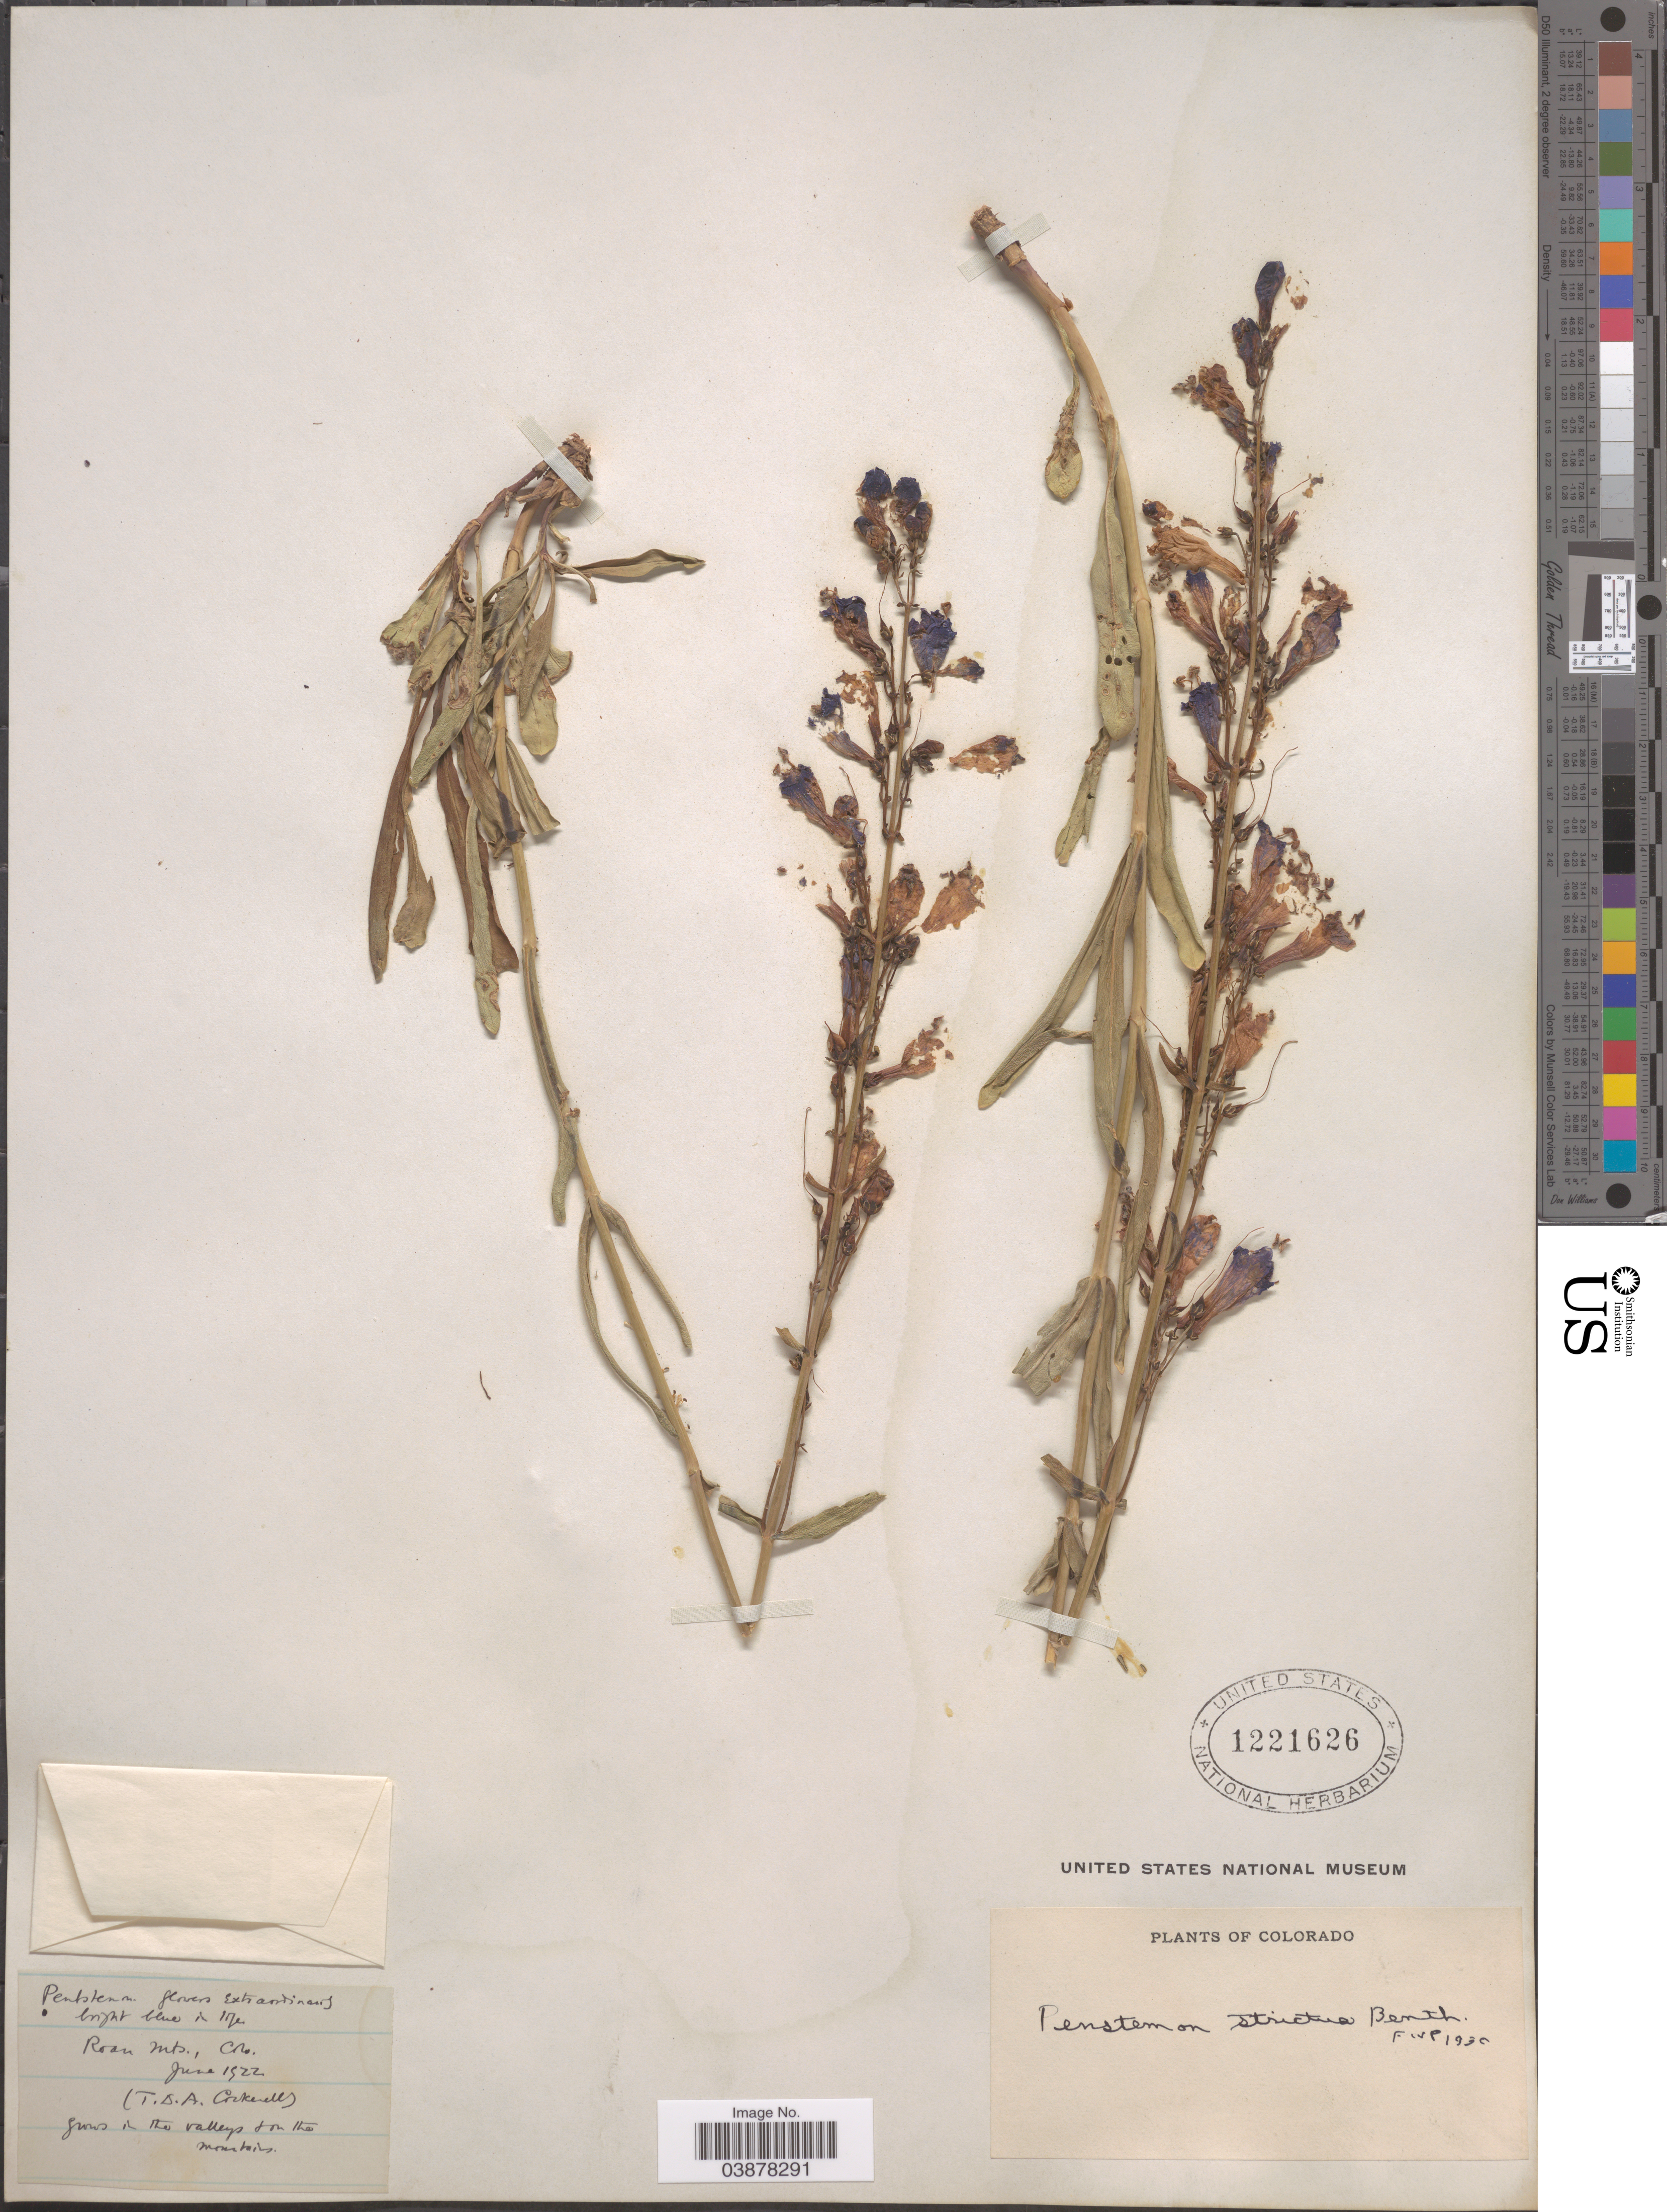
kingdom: Plantae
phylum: Tracheophyta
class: Magnoliopsida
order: Lamiales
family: Plantaginaceae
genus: Penstemon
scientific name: Penstemon strictus subsp. strictus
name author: Benth.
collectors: T. Cockerell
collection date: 1922-06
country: United States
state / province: Colorado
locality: Roan mts. At the Valleys & on the mountains.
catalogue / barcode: US 1221626